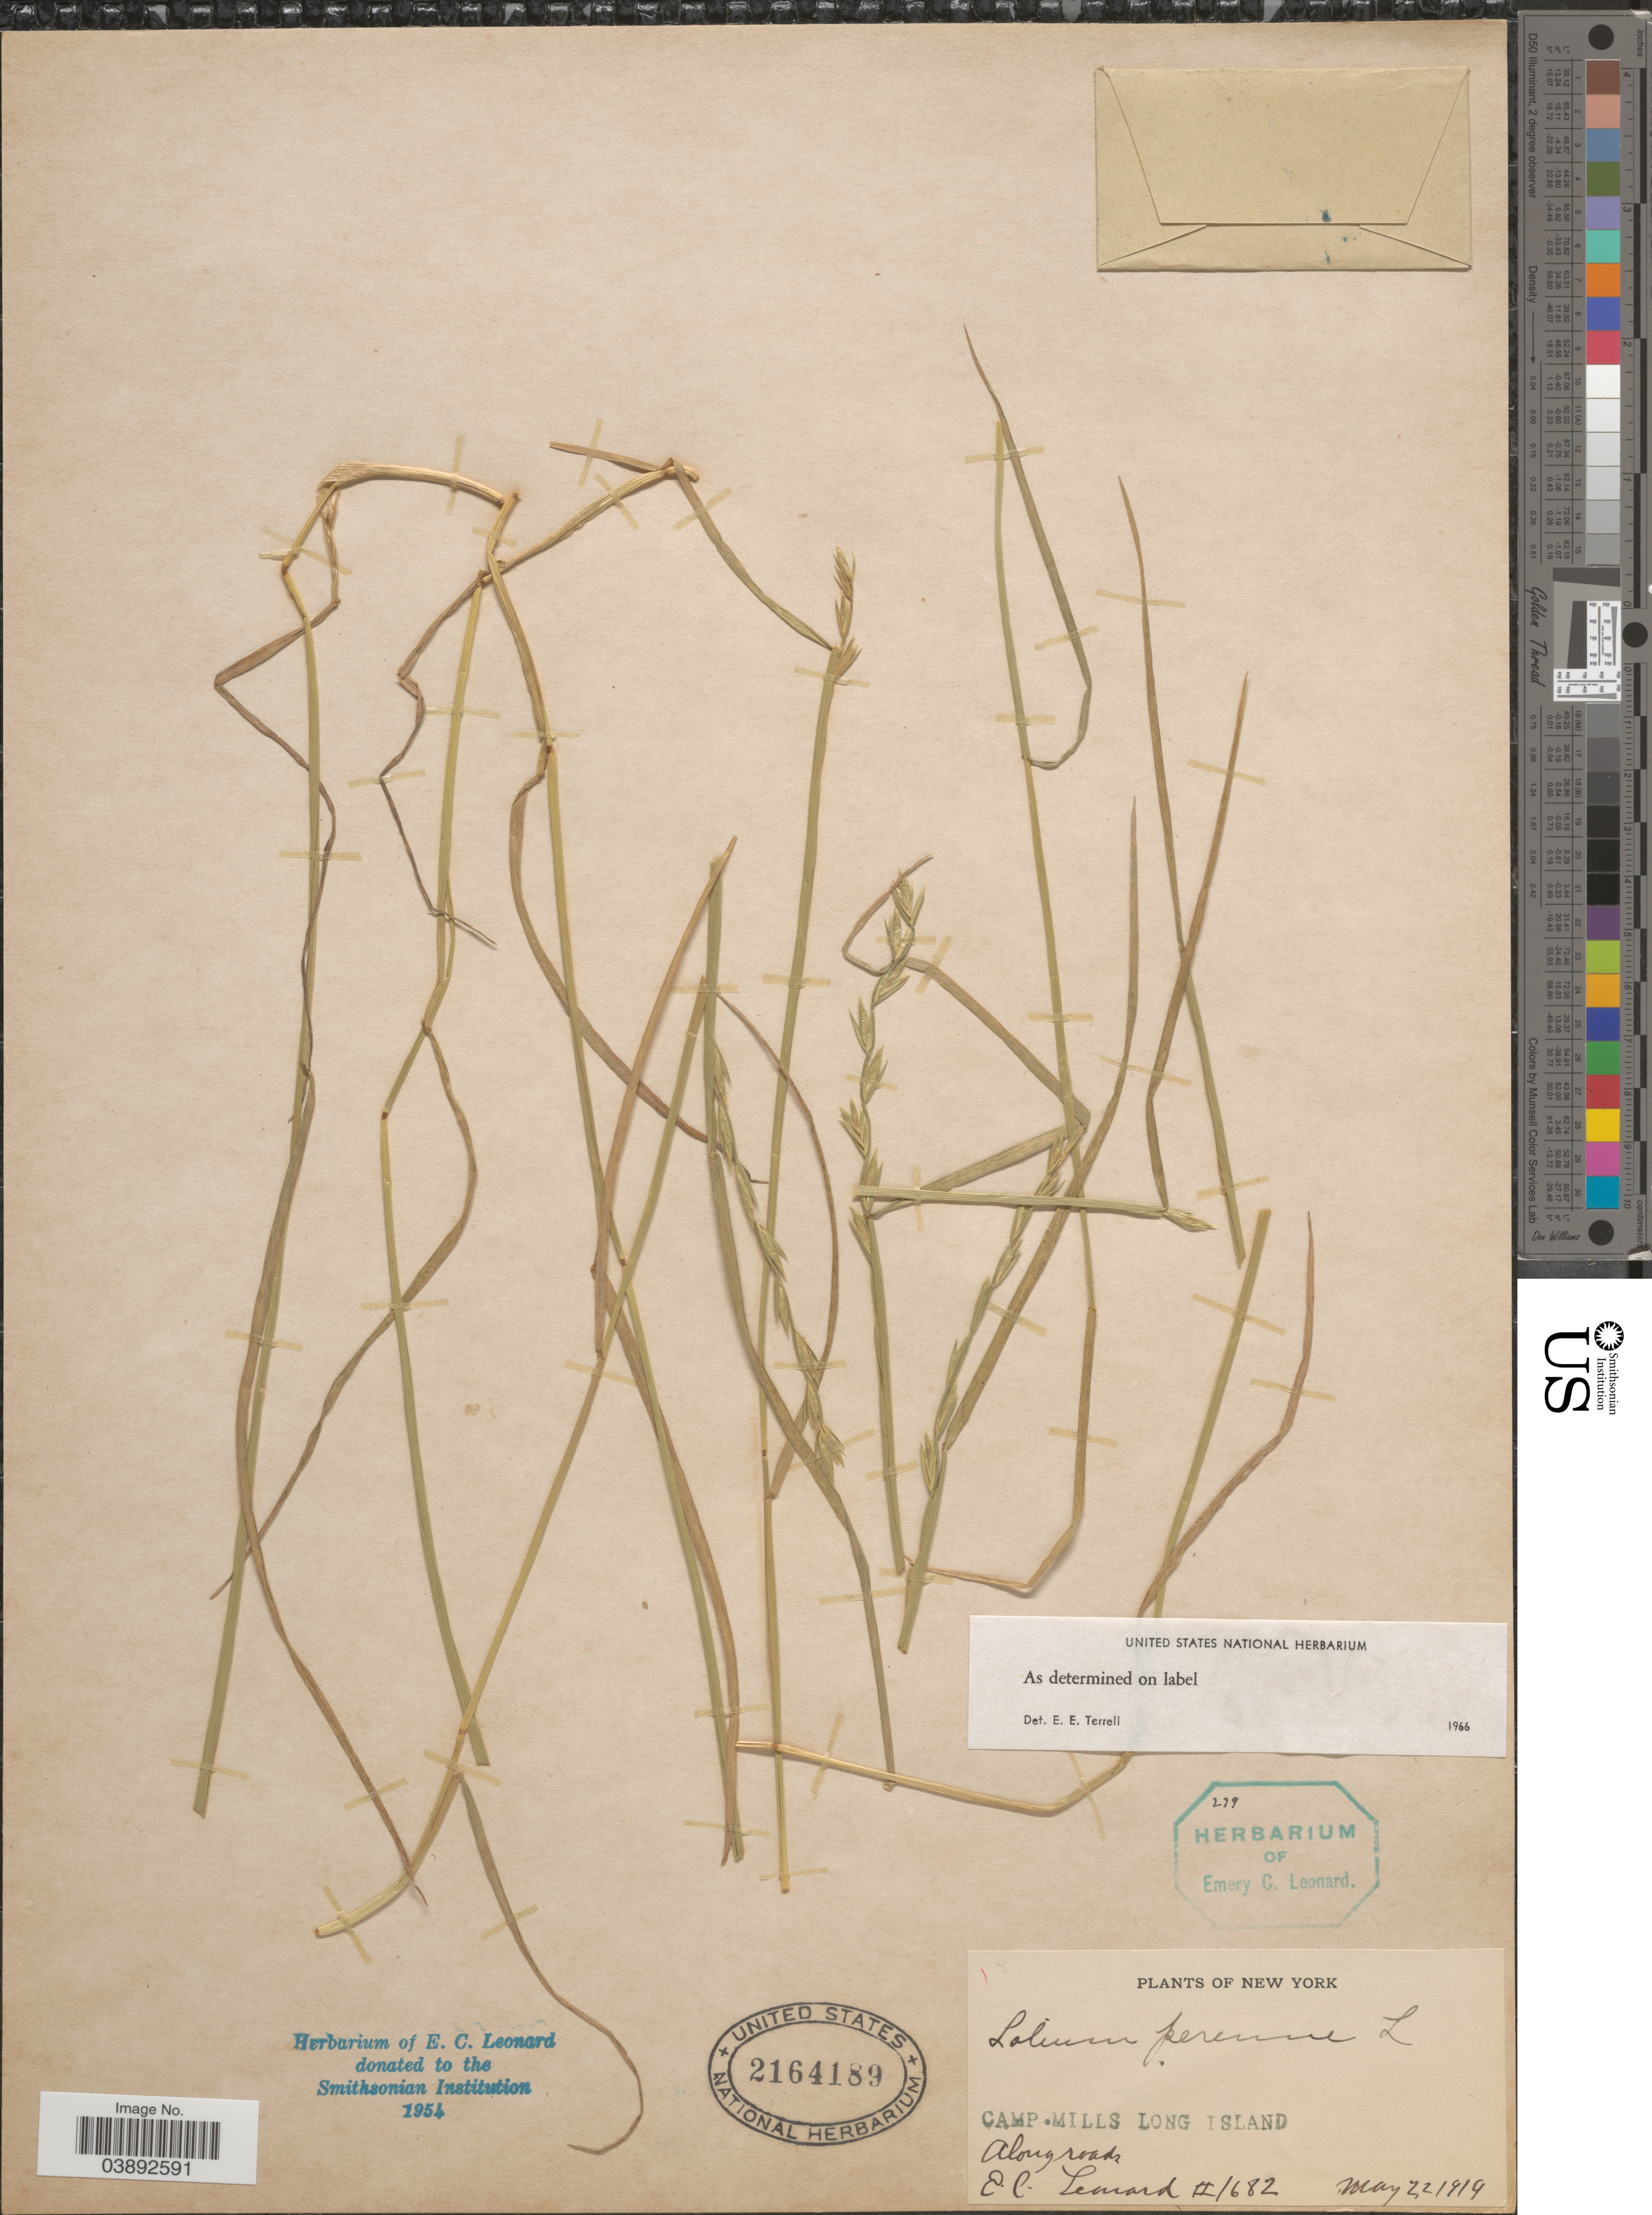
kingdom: Plantae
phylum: Tracheophyta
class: Liliopsida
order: Poales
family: Poaceae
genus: Lolium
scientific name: Lolium perenne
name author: L.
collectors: E. C. Leonard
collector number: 1682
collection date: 1919-05-22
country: United States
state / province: New York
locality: Camp Mills Long Island.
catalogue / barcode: US 2164189